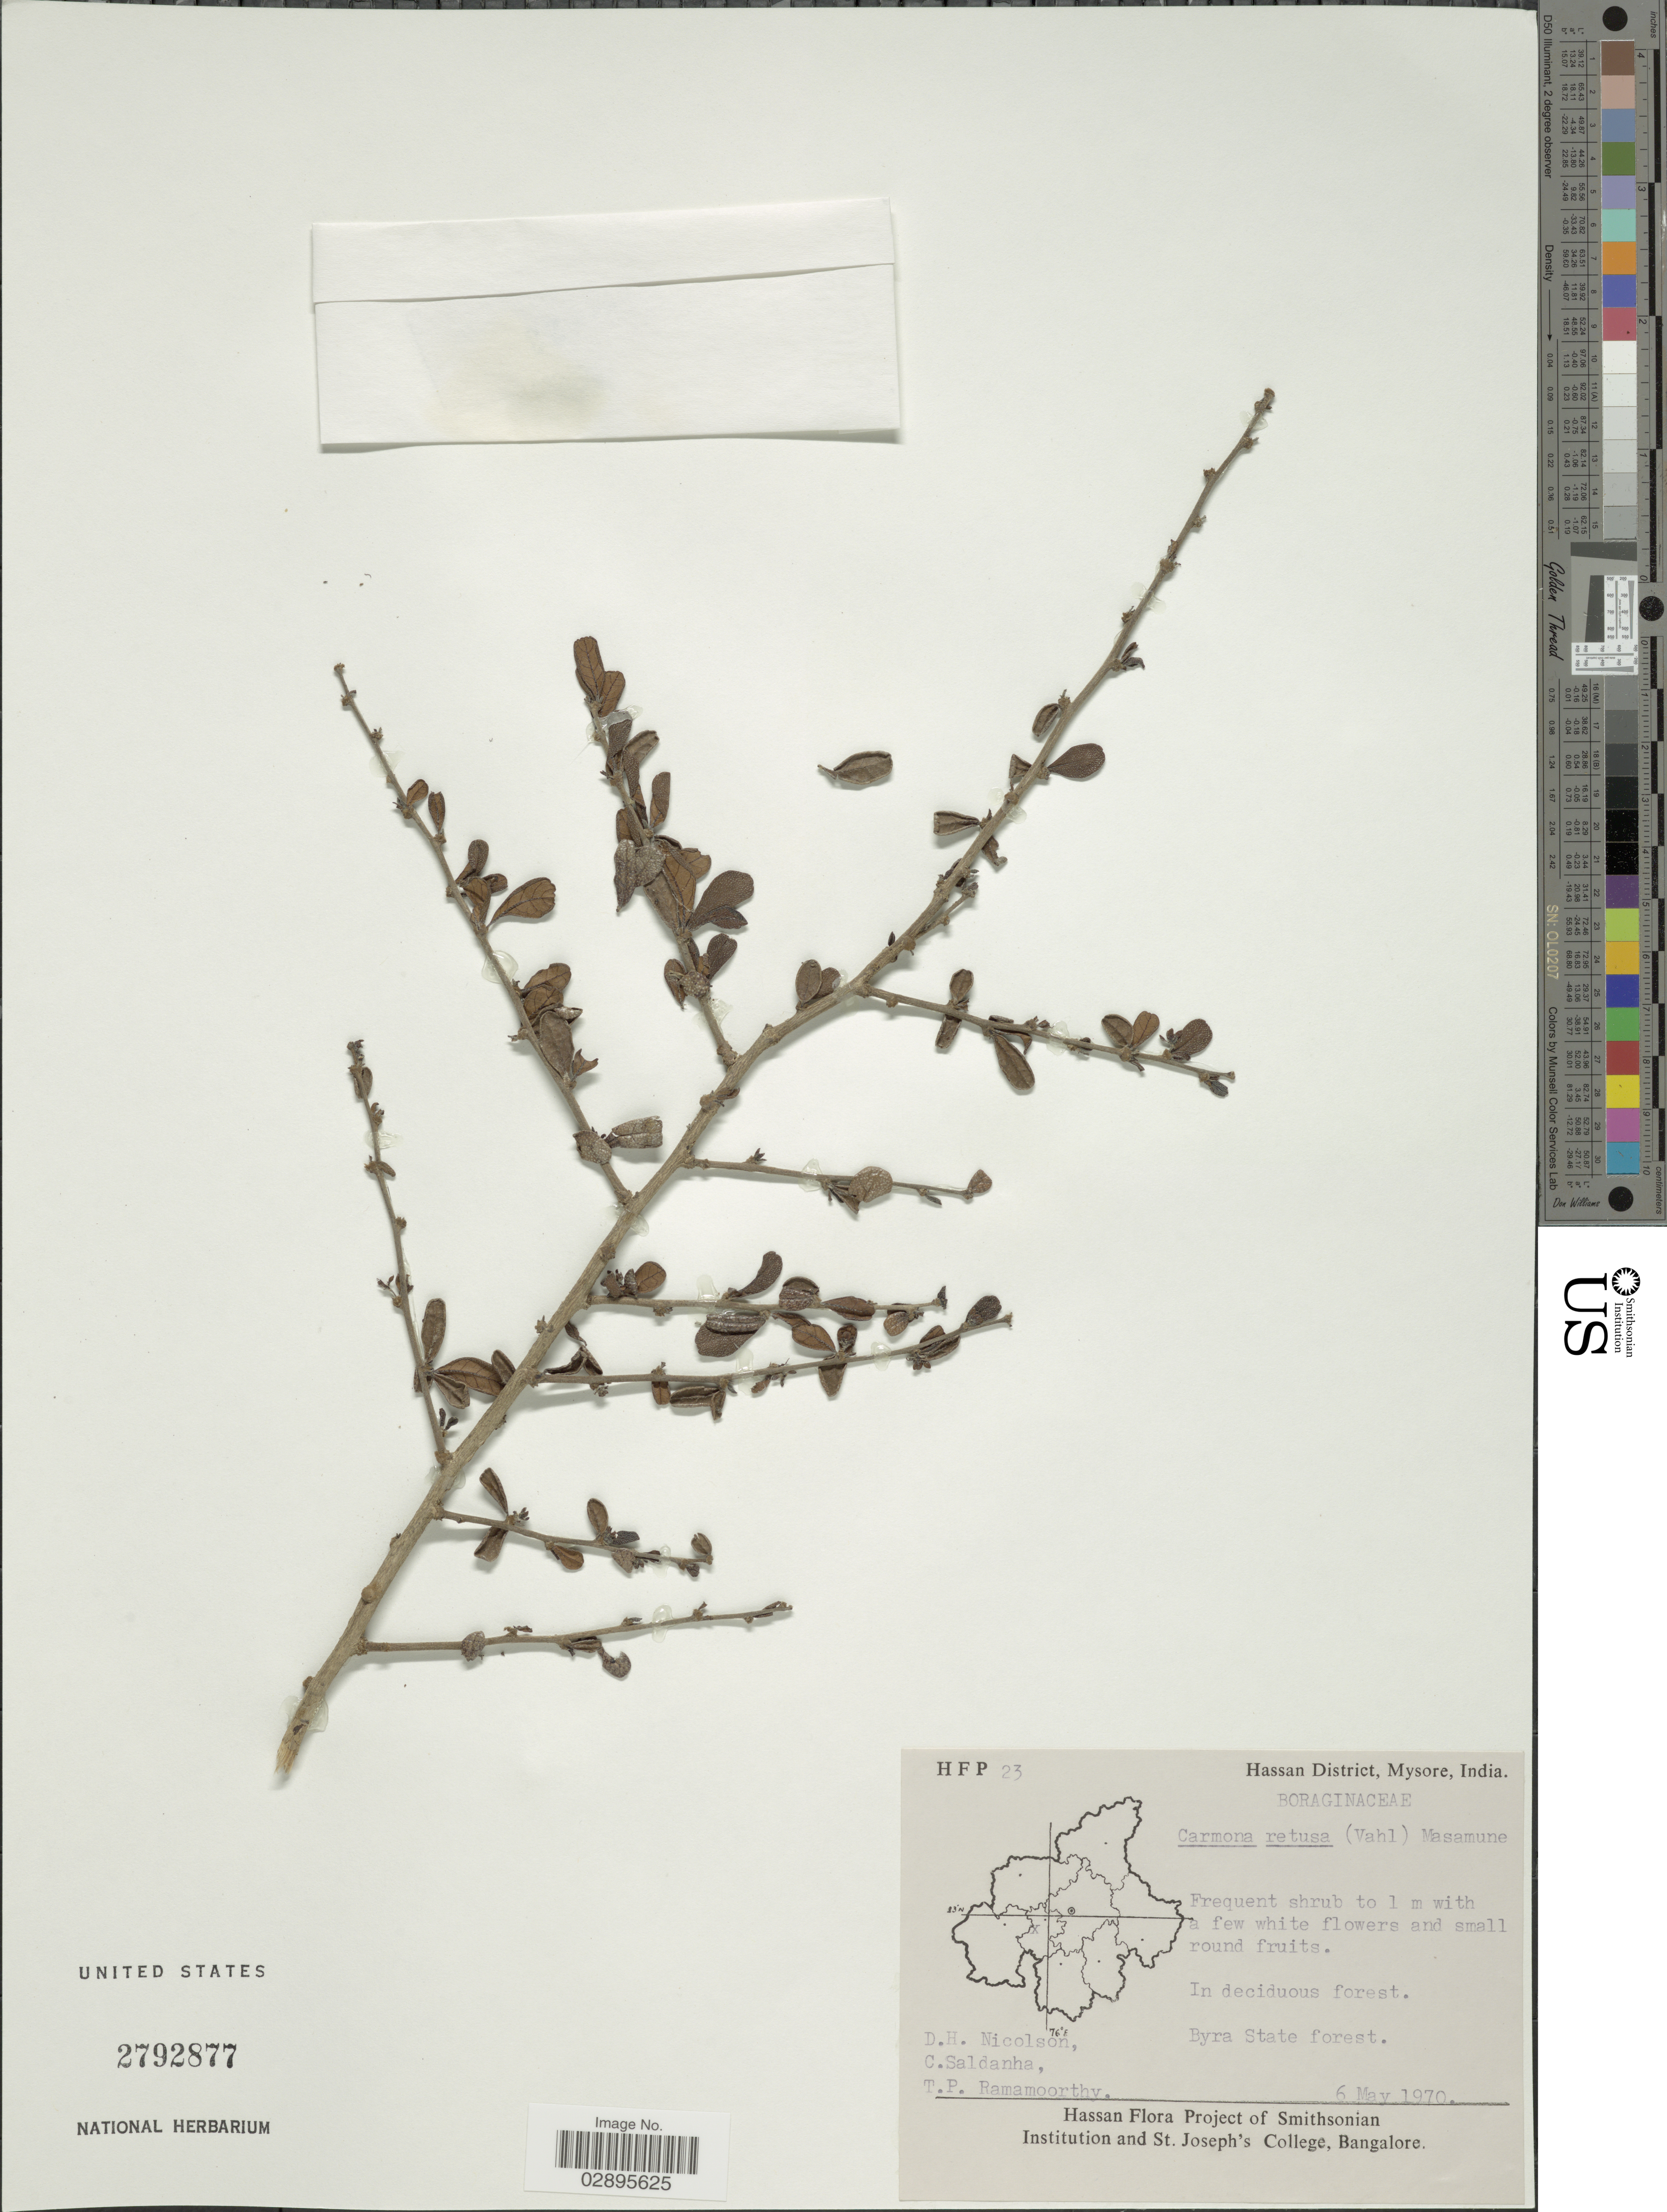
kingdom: Plantae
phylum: Tracheophyta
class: Magnoliopsida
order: Boraginales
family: Ehretiaceae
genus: Ehretia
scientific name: Ehretia microphylla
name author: Lam.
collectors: D. H. Nicolson, C. Saldanha & T. P. Ramamoorthy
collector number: HFP 23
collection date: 1970-05-06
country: India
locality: Hassan District, Mysore. Byra State forest.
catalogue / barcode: US 2792877